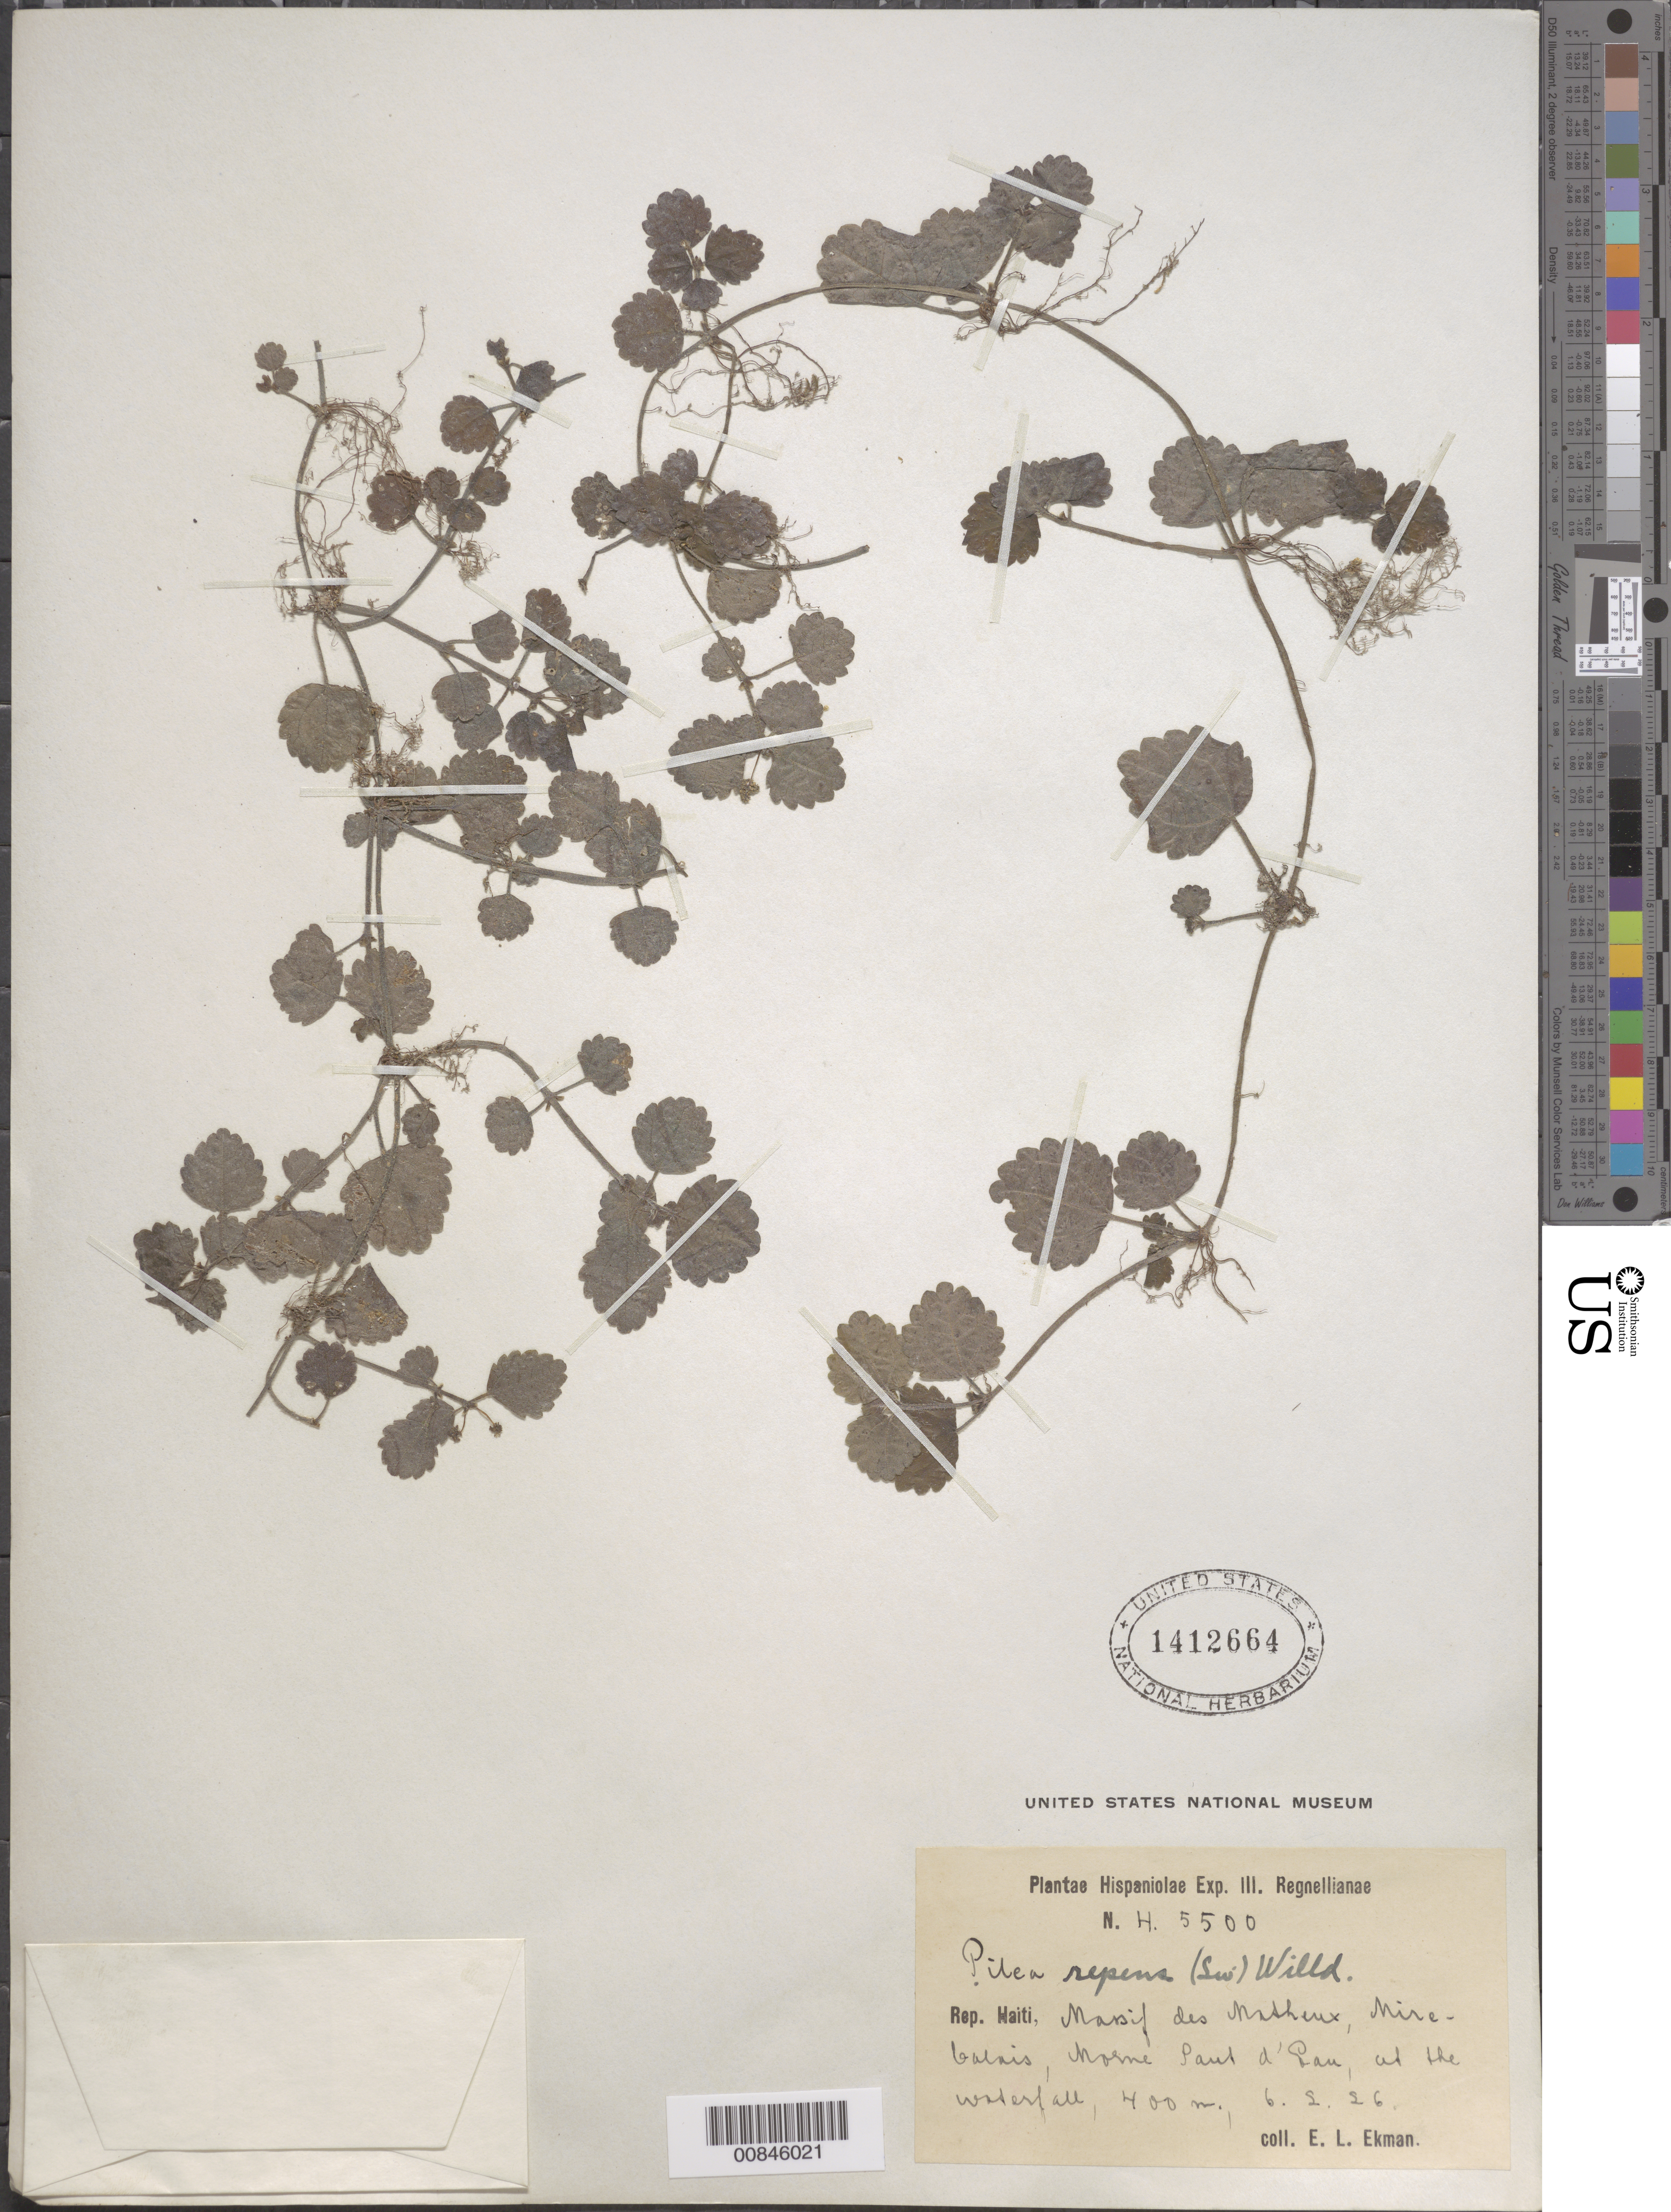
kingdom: Plantae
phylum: Tracheophyta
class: Magnoliopsida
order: Rosales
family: Urticaceae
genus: Pilea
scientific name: Pilea repens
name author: (Sw.) Wedd.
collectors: E. L. Ekman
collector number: H 5500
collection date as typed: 06 Feb 1926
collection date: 1926-02-06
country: Haiti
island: Hispaniola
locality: Massif des Matheux, Mirebalais, Morne Saut d'Eau.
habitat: At the waterfall.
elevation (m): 400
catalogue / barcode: US 1412664